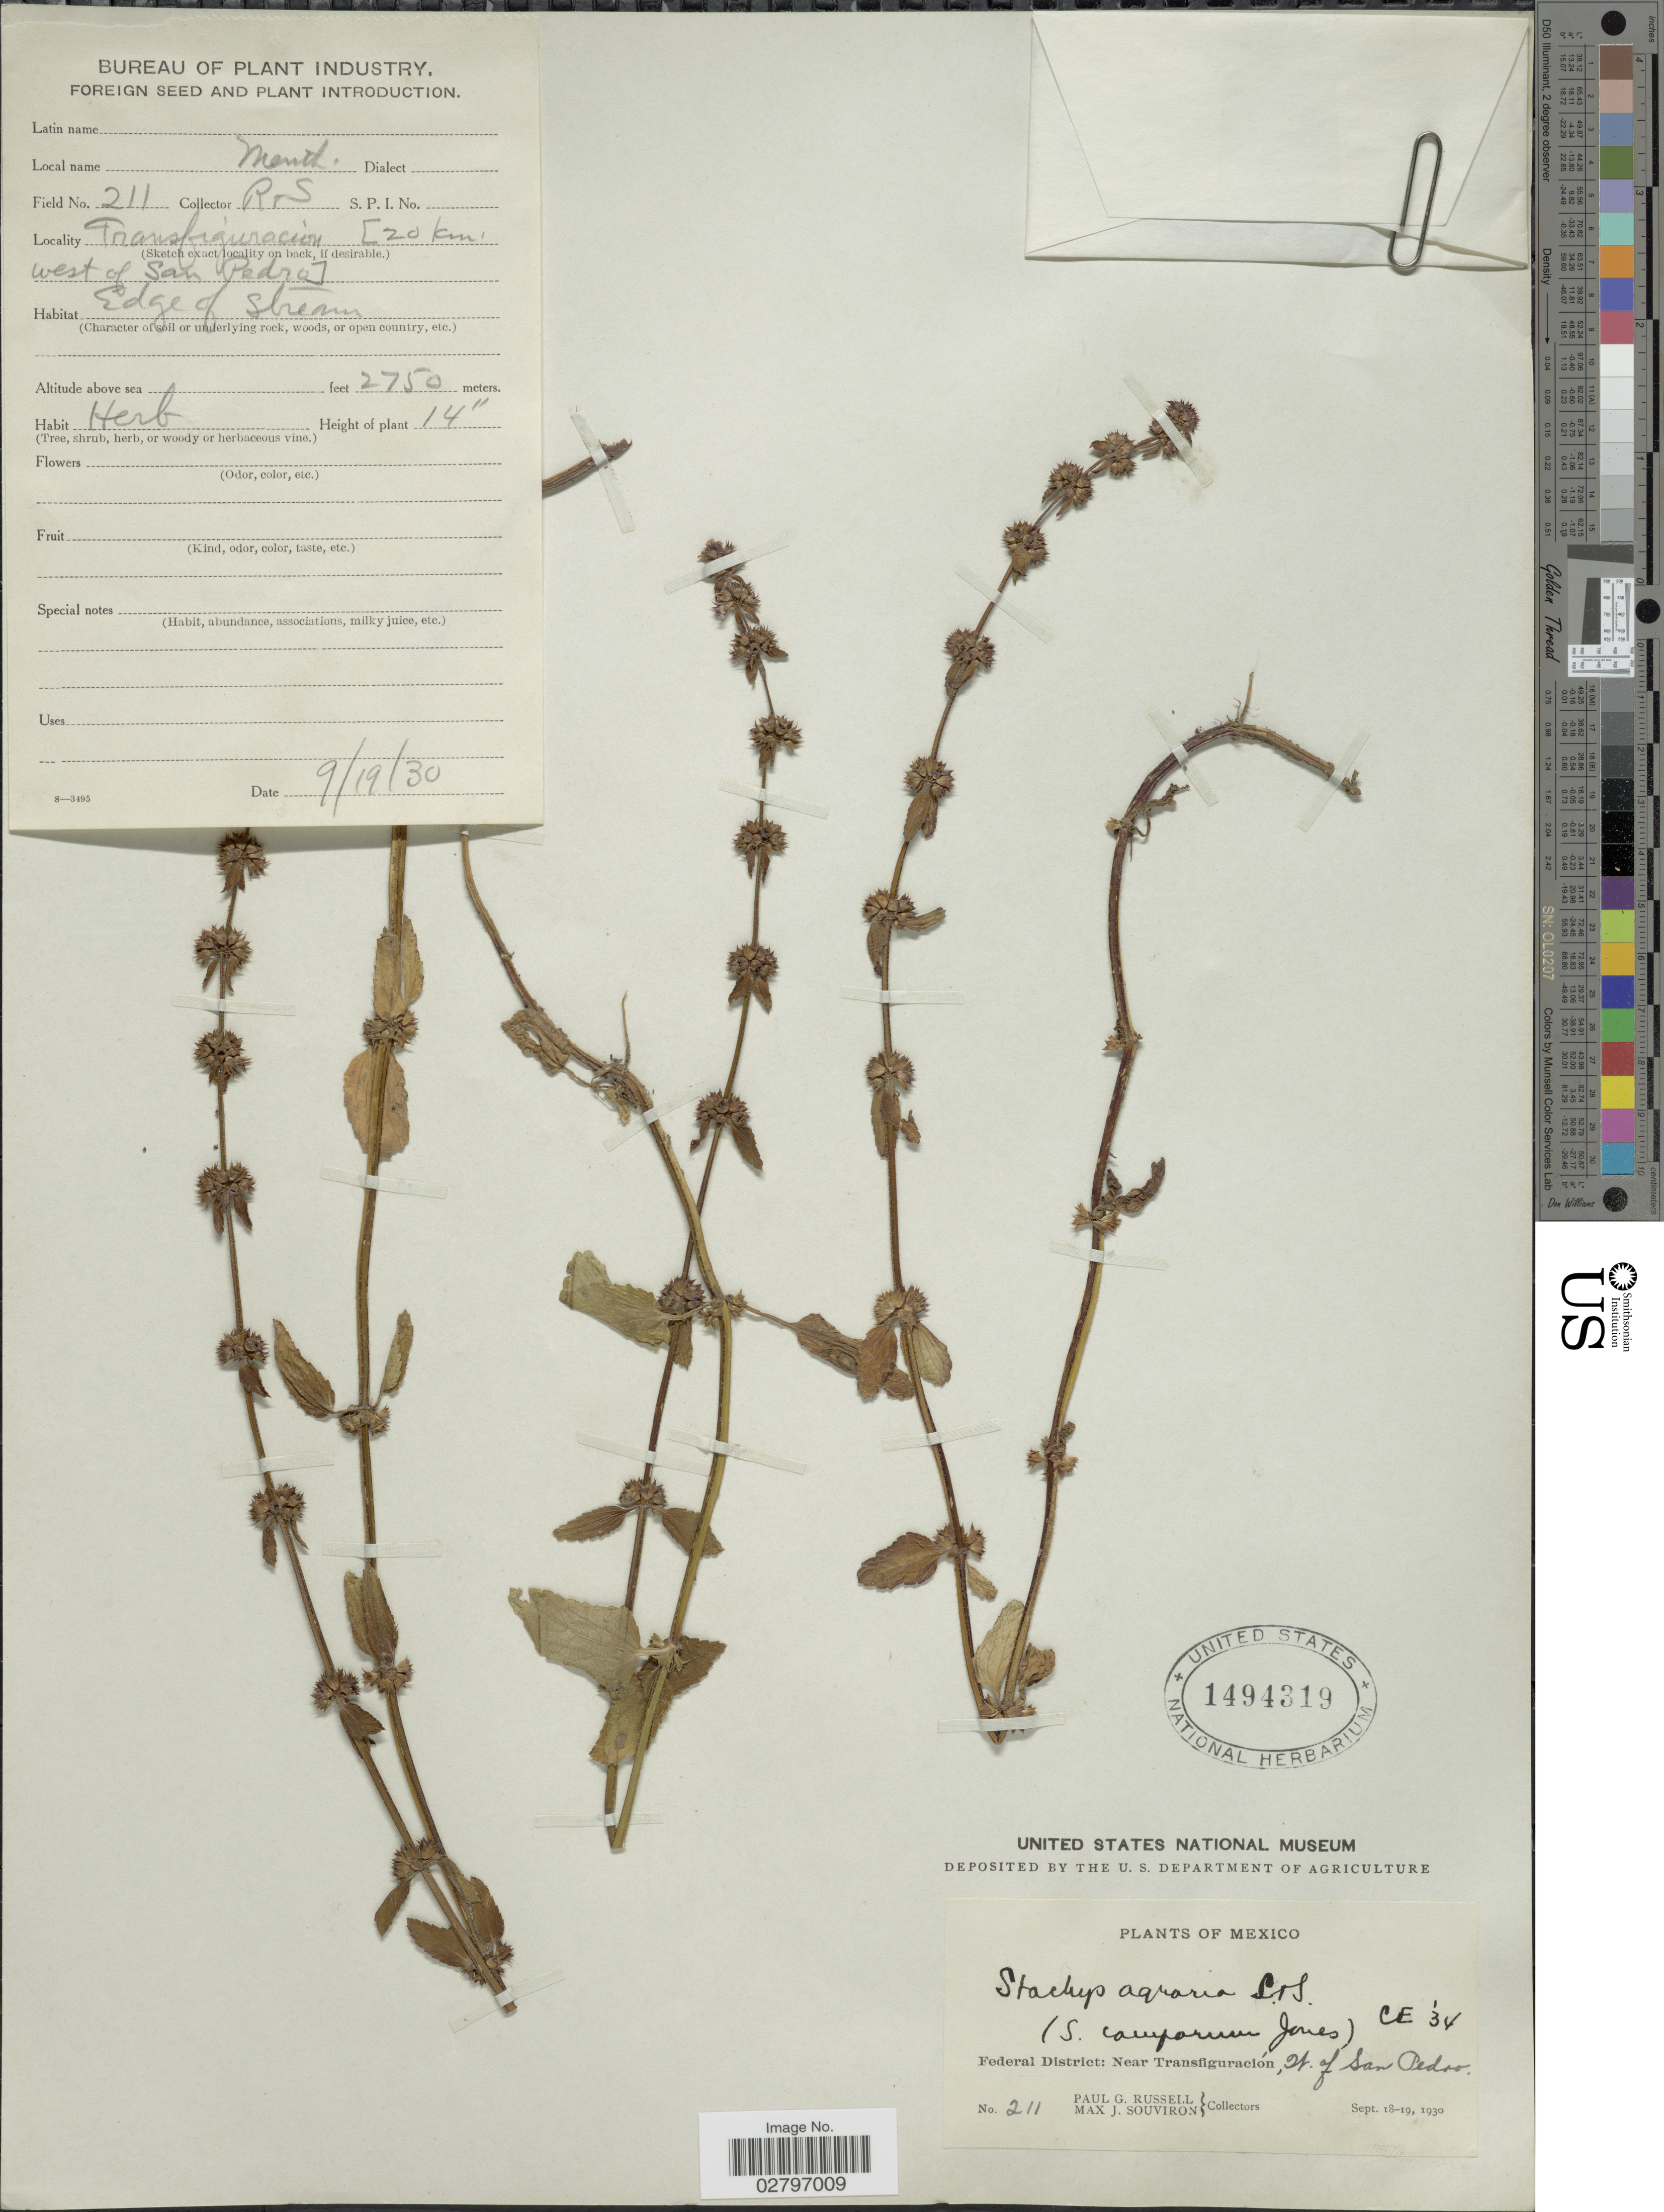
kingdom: Plantae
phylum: Tracheophyta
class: Magnoliopsida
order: Lamiales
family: Lamiaceae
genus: Stachys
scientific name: Stachys agraria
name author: Schltdl. & Cham.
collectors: P. G. Russell & M. J. Souviron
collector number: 211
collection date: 1930-09-19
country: Mexico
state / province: Distrito Federal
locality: Federal District: Near Transifiguración, 20 km. west of San Pedro.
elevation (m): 2750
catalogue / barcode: US 1494319